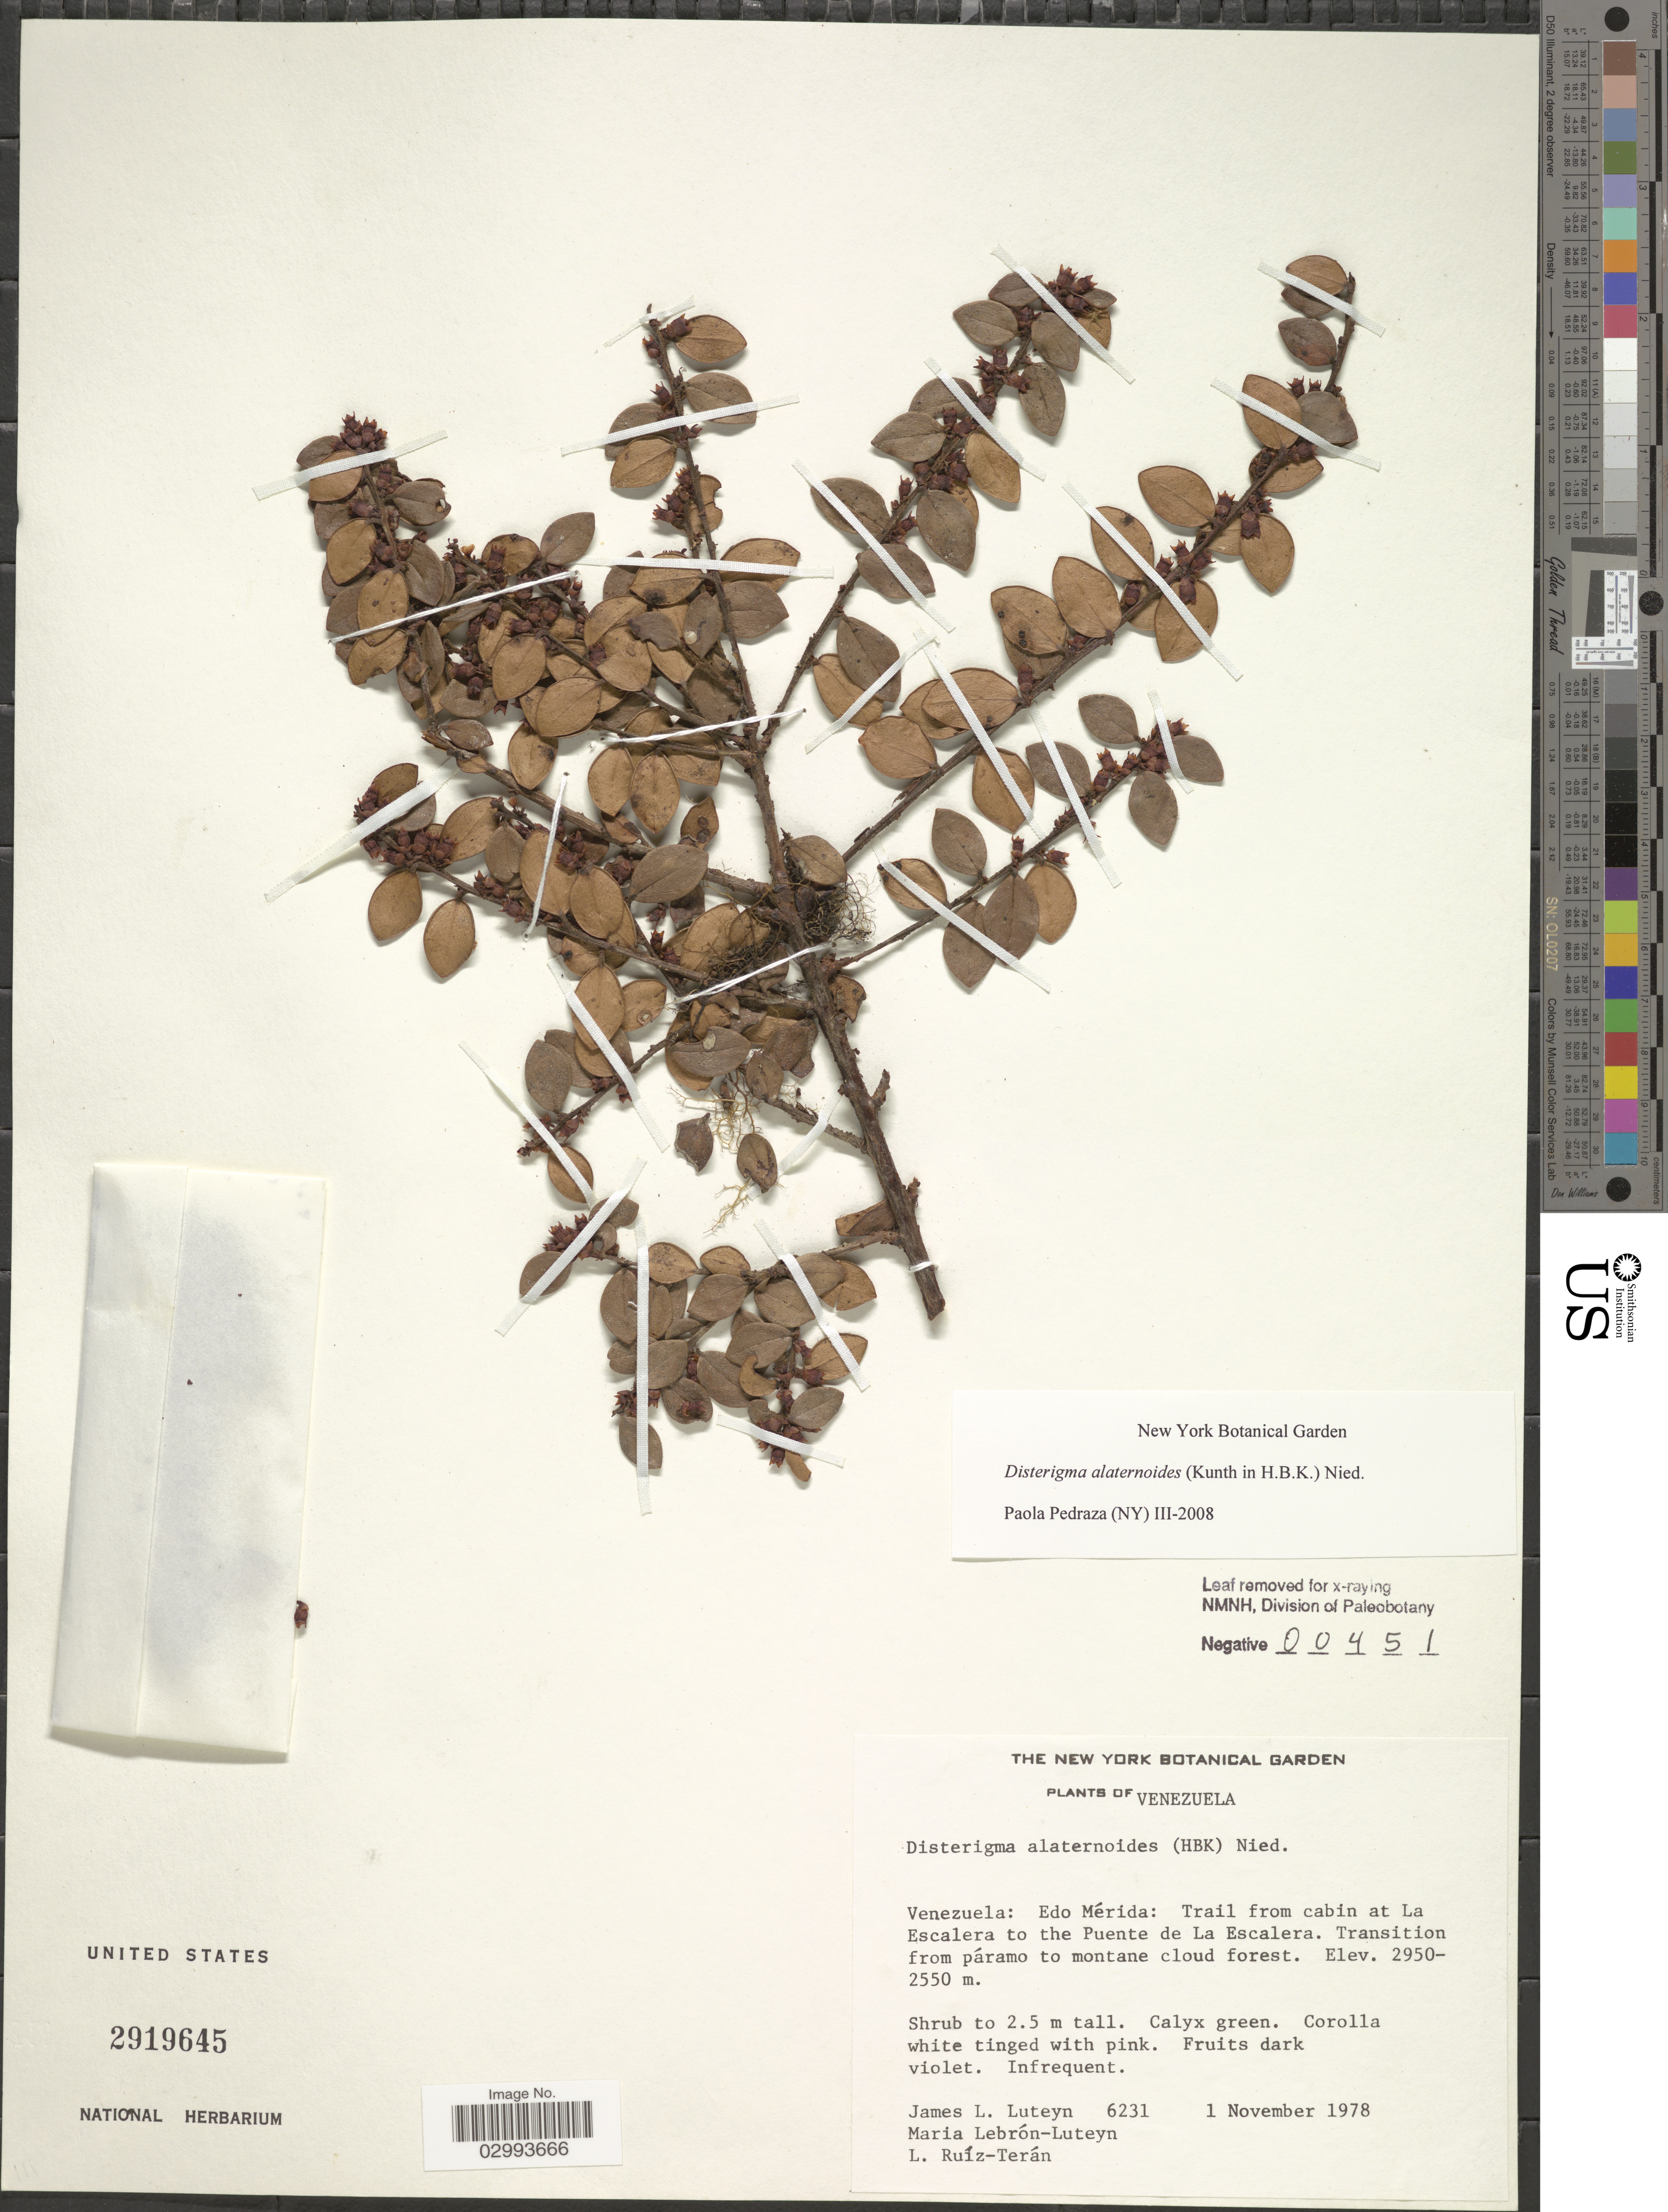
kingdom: Plantae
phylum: Tracheophyta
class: Magnoliopsida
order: Ericales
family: Ericaceae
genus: Disterigma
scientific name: Disterigma alaternoides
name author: (Kunth) Nied.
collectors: J. L. Luteyn, M. L. Lebrón-Luteyn & L. E. Ruíz-Terán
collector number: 6231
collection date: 1978-11-01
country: Venezuela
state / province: Mérida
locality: Edo Mérida: Trail from cabin at La Escalera to the Puente de La Escalera.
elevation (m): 2550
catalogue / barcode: US 2919645